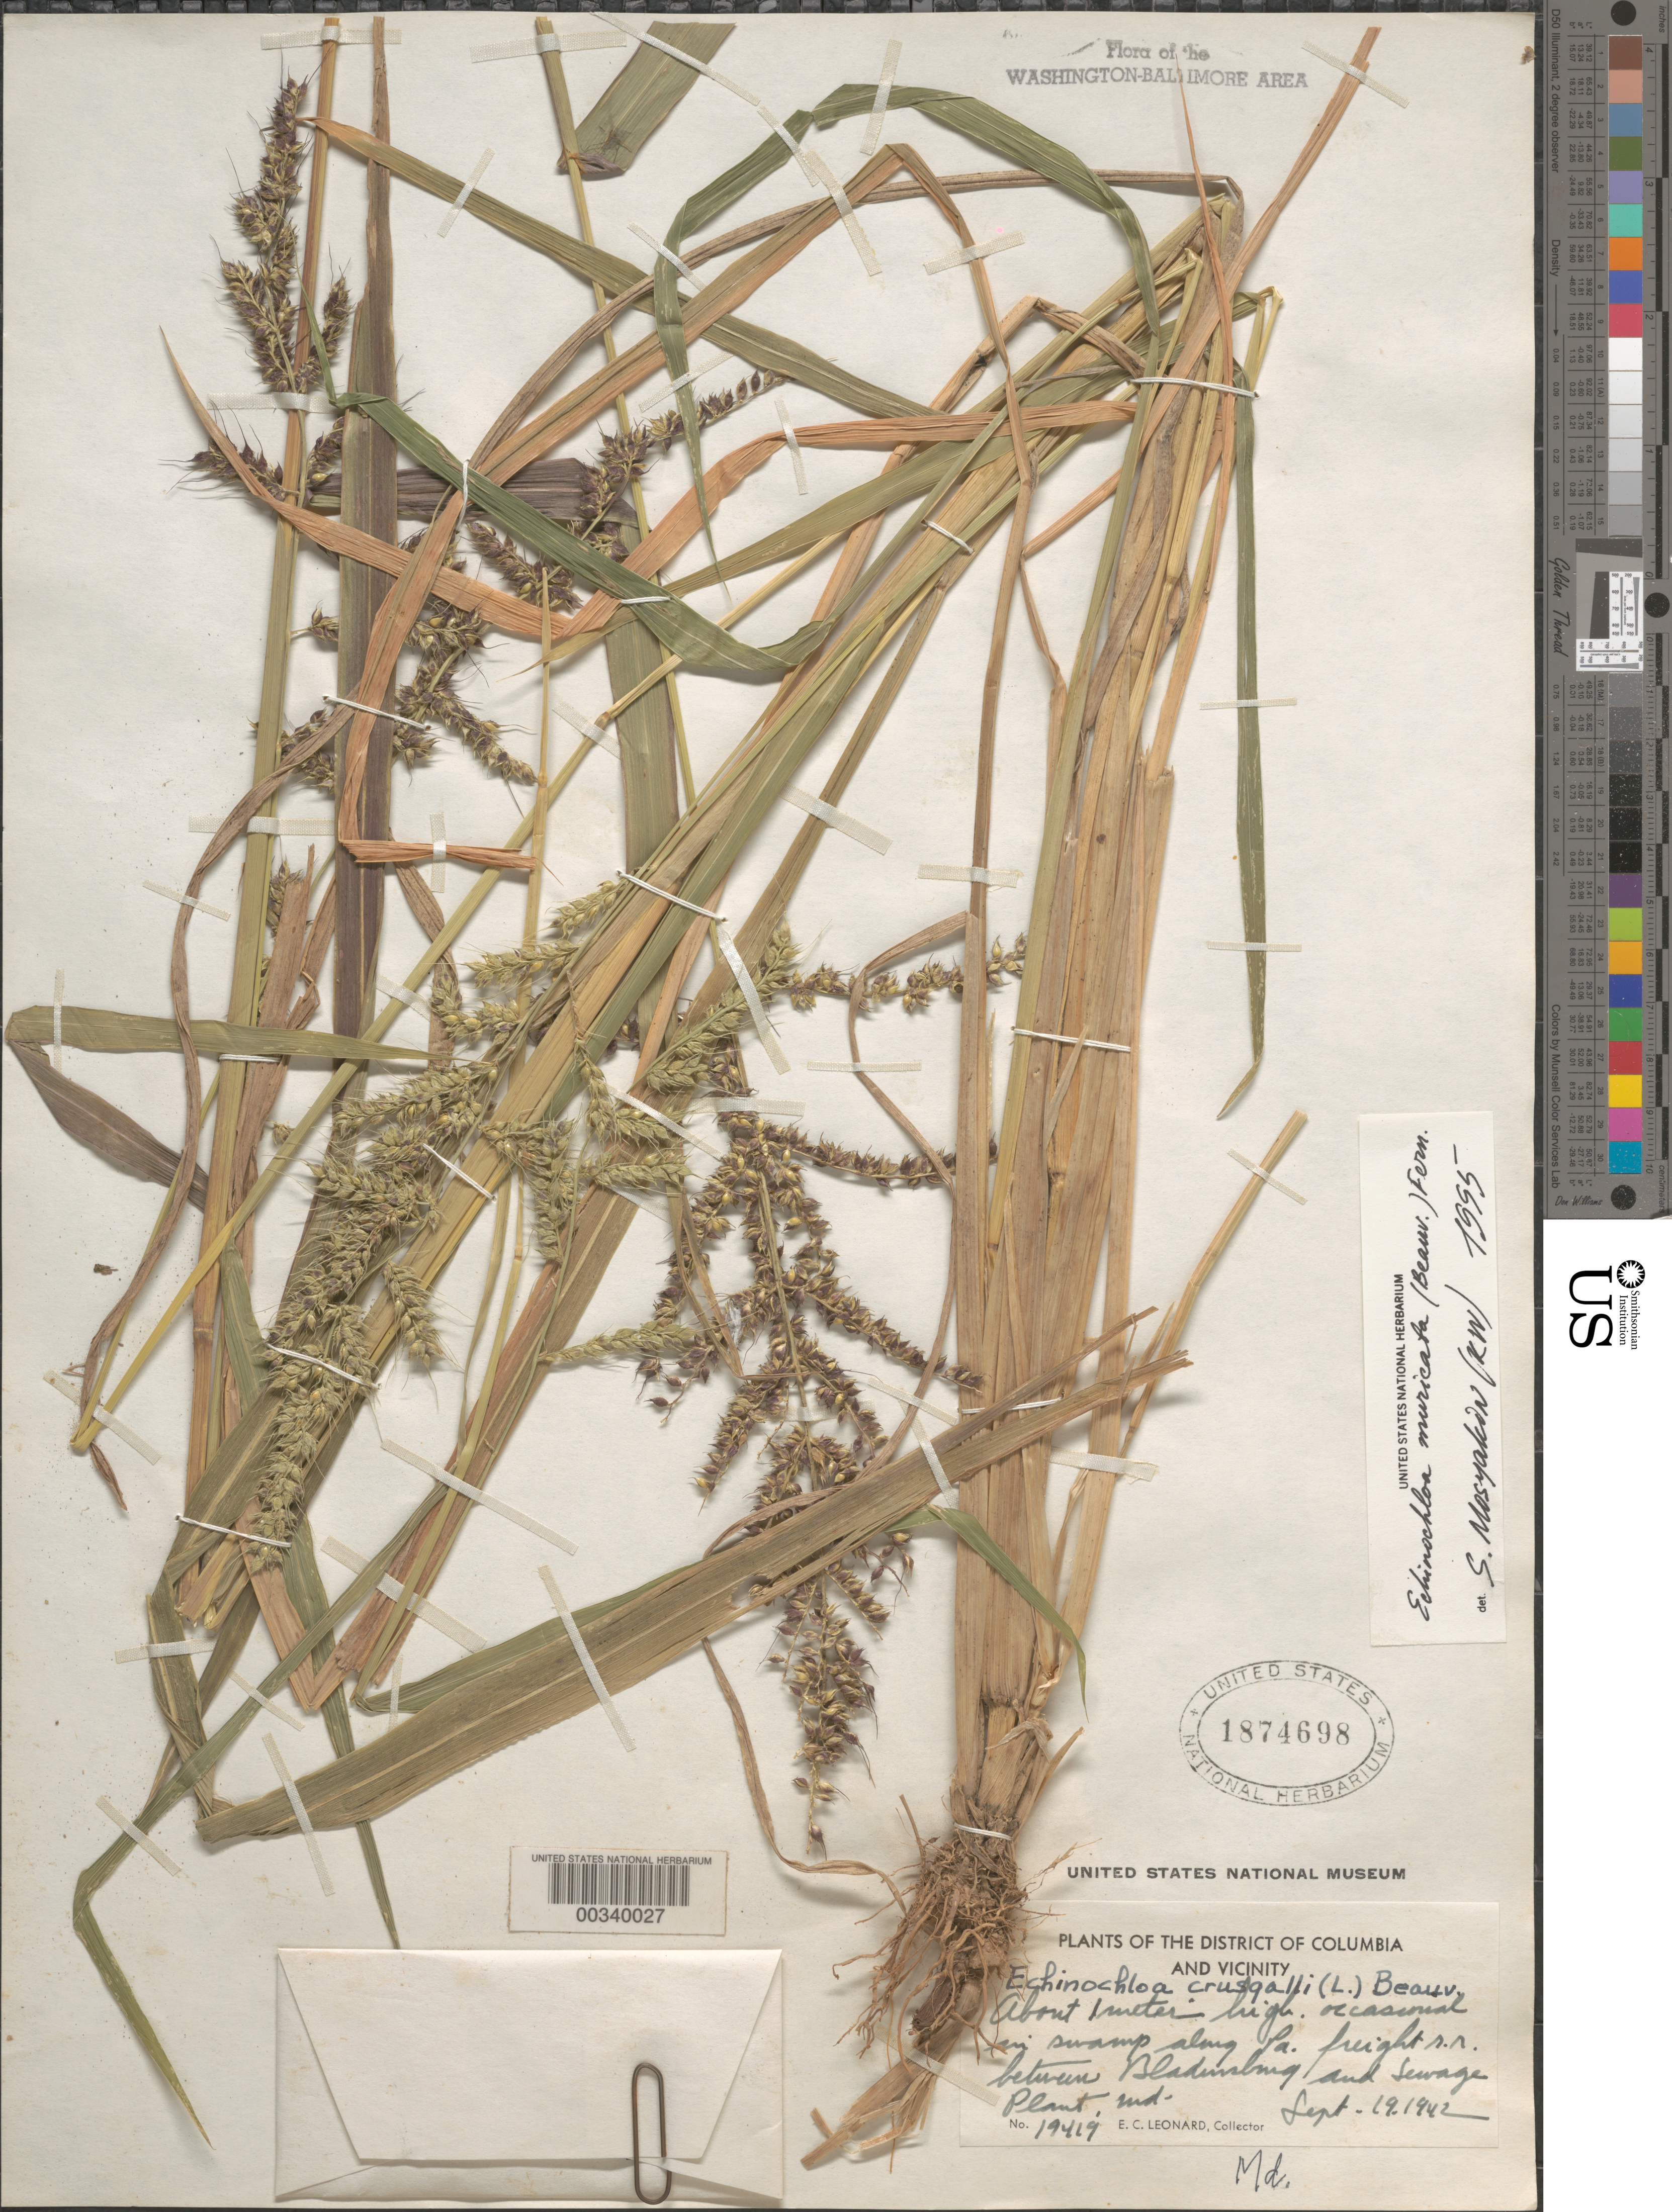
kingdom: Plantae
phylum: Tracheophyta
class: Liliopsida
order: Poales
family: Poaceae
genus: Echinochloa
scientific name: Echinochloa muricata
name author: (P. Beauv.) Fernald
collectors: E. C. Leonard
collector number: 19419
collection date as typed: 19 Sep 1942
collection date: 1942-09-19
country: United States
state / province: Maryland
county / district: Prince George's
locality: Between Bladensburg and Sewage Plant, railroad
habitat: In swamp along railroad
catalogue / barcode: US 1874698